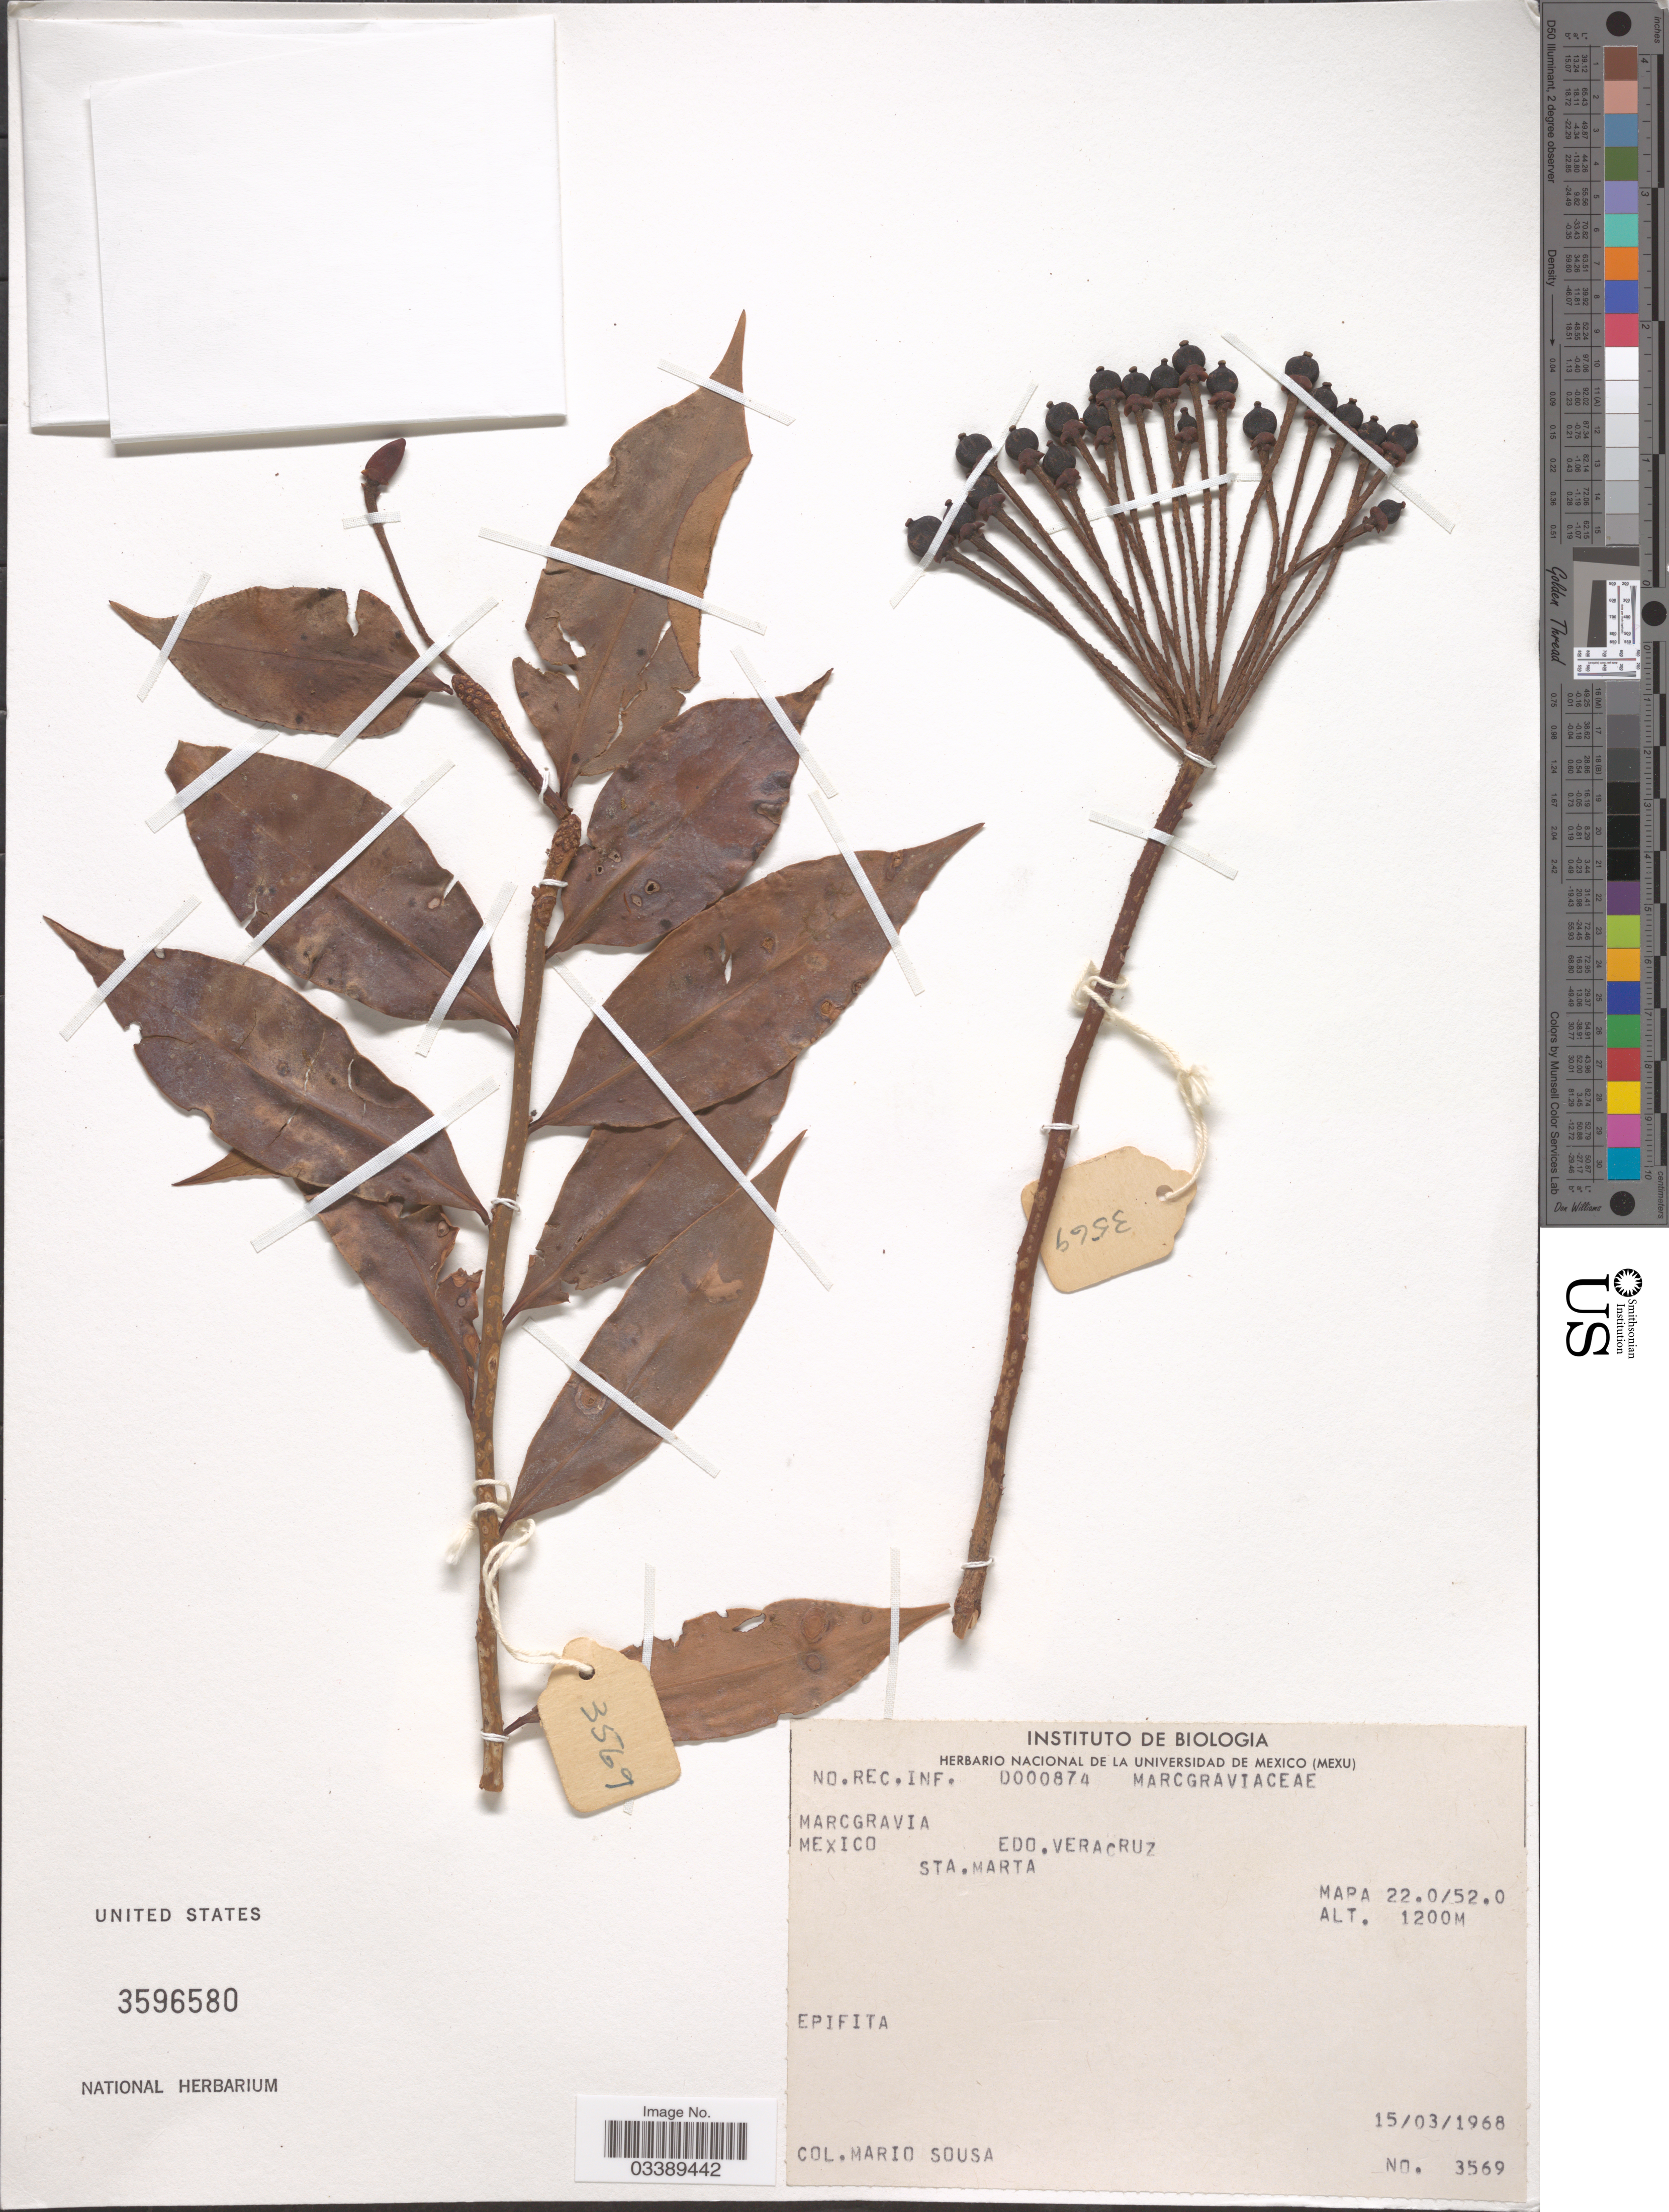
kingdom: Plantae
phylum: Tracheophyta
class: Magnoliopsida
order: Ericales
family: Marcgraviaceae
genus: Marcgravia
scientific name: Marcgravia sp.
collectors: M. Sousa S.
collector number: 3569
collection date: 1968-03-15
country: Mexico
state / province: Veracruz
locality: Edo. Veracruz, Sta. Marta, Mapa 22.0/52.0.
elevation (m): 1200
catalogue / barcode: US 3596580